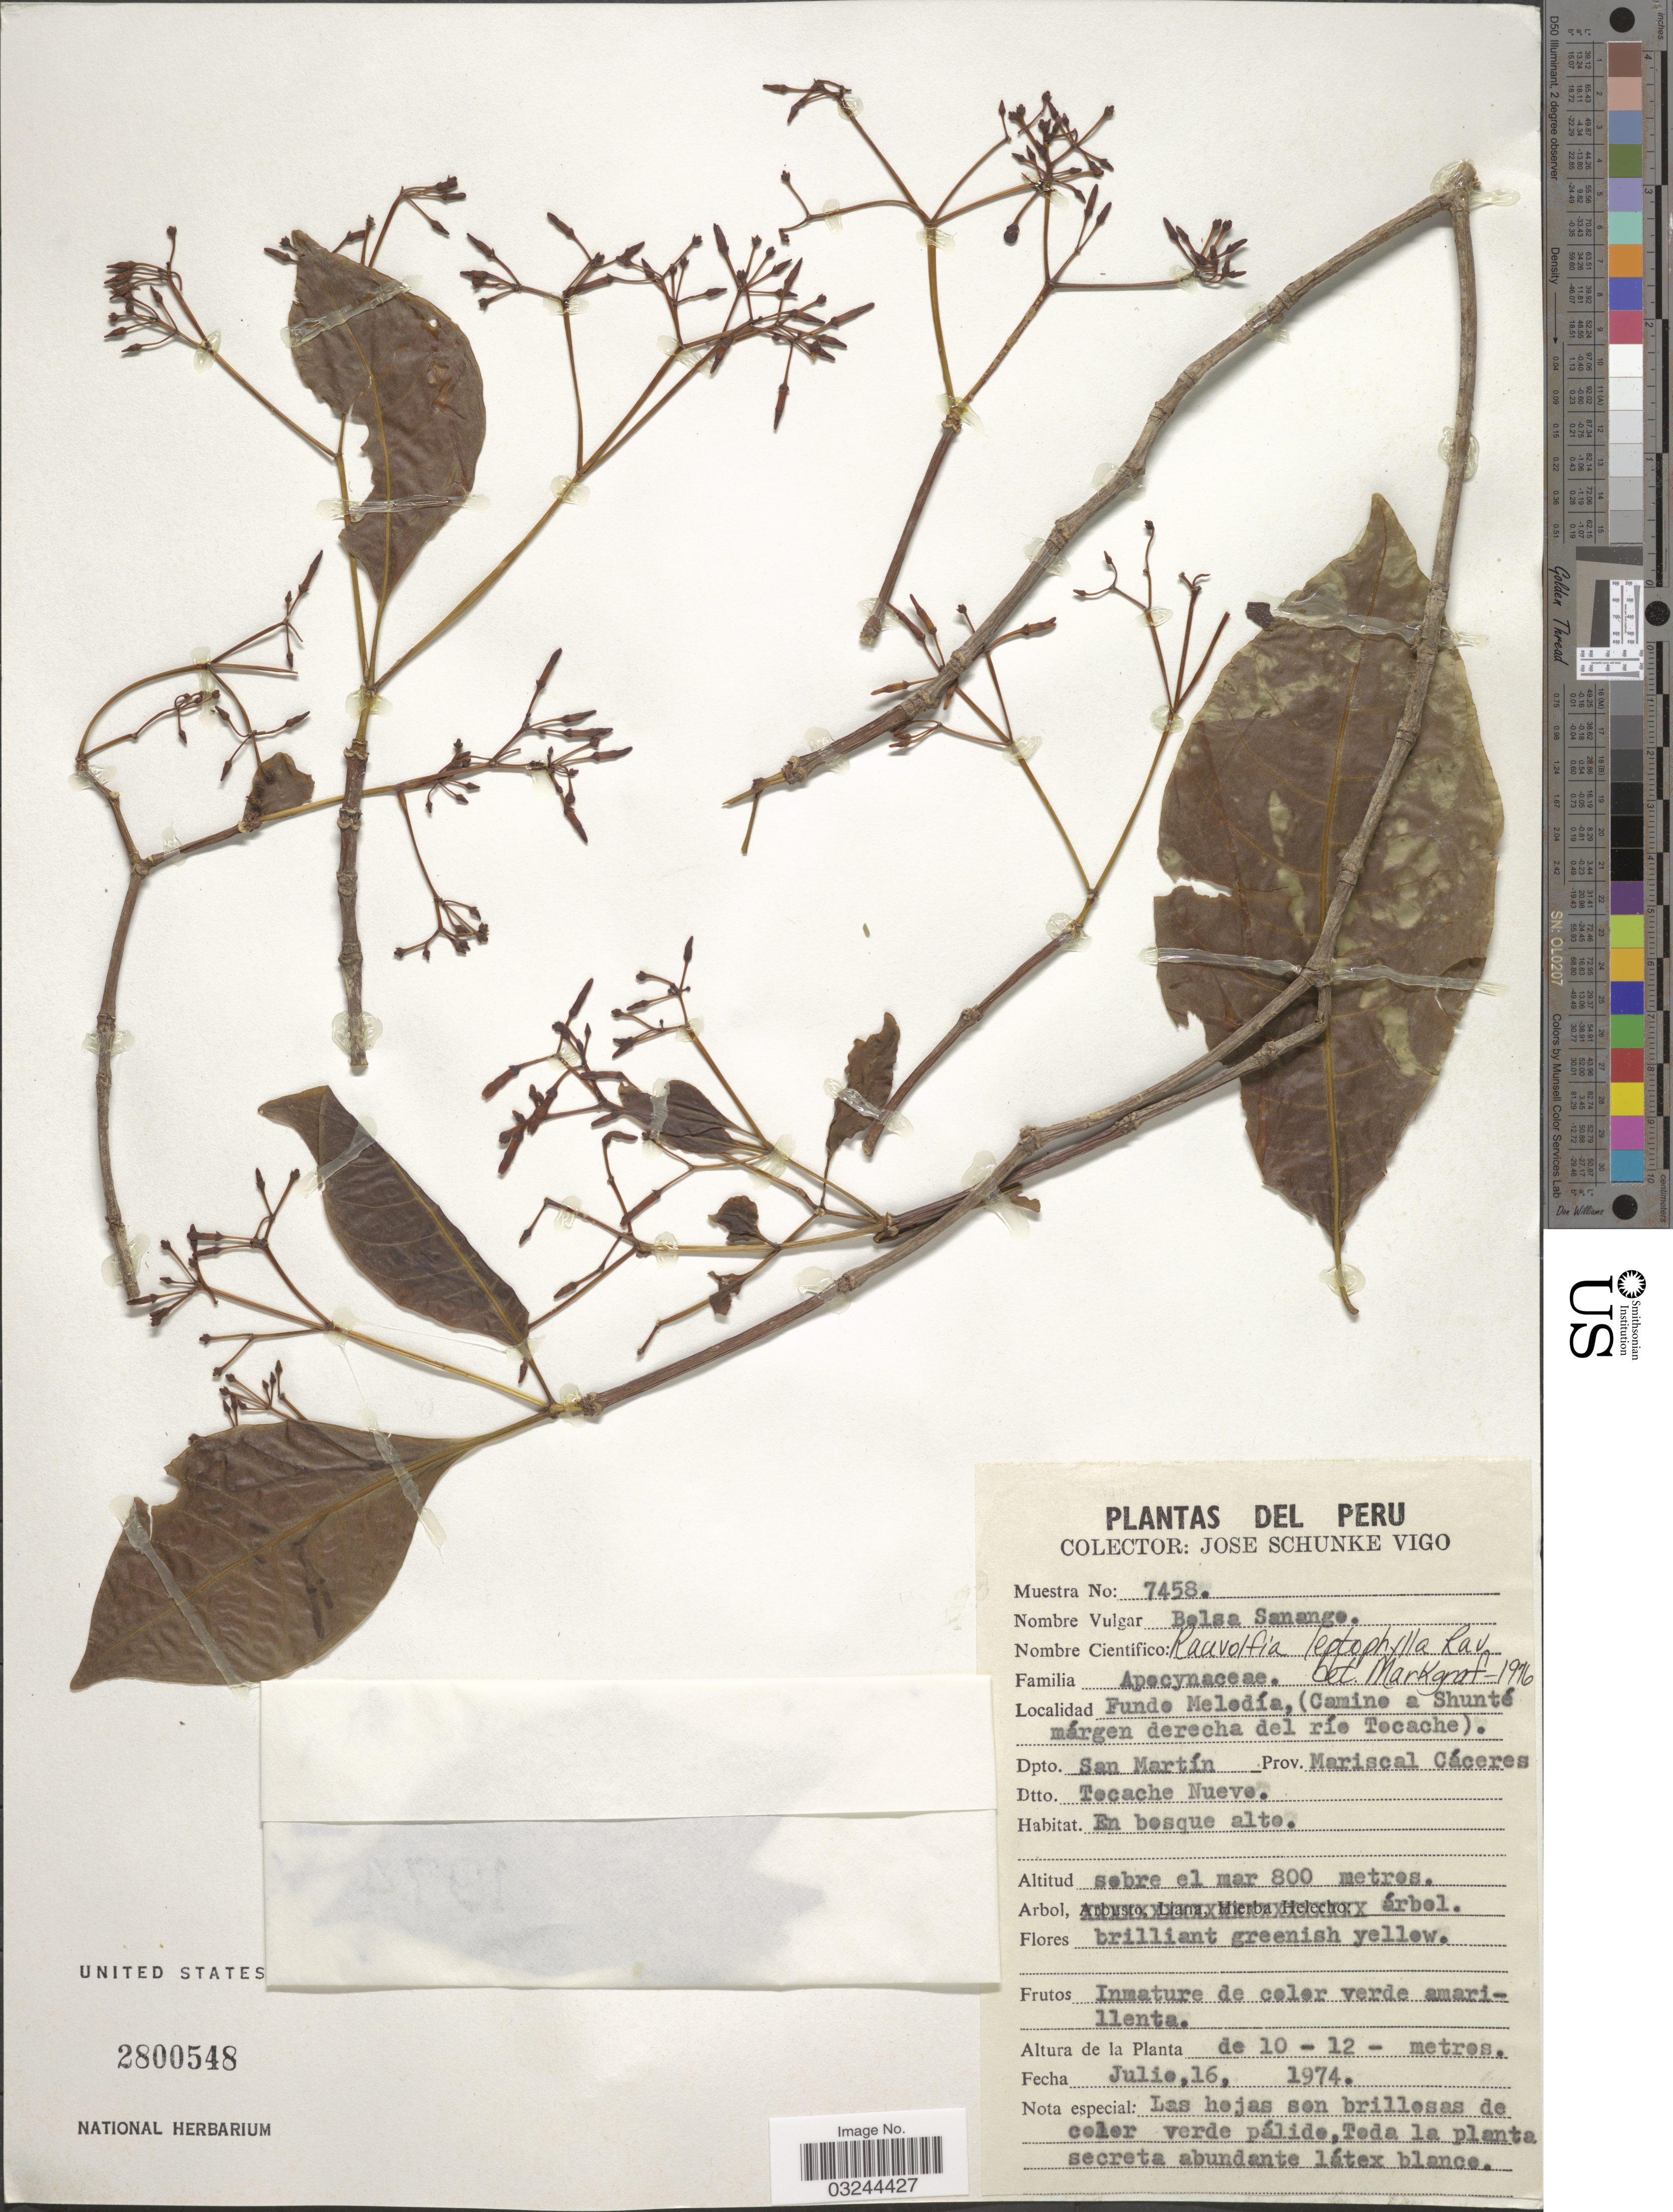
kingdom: Plantae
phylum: Tracheophyta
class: Magnoliopsida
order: Gentianales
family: Apocynaceae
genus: Rauvolfia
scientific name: Rauvolfia leptophylla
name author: A.S. Rao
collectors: J. Schunke Vigo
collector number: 7458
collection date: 1974-07-16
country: Peru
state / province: San Martín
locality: Fundo Melodía, (Camino a Shunté márgen derecha del río Tocache), Dtto. Tocache Nuevo, Prov. Mariscal Cáceres, Dpto. San Martín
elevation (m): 800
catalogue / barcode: US 2800548